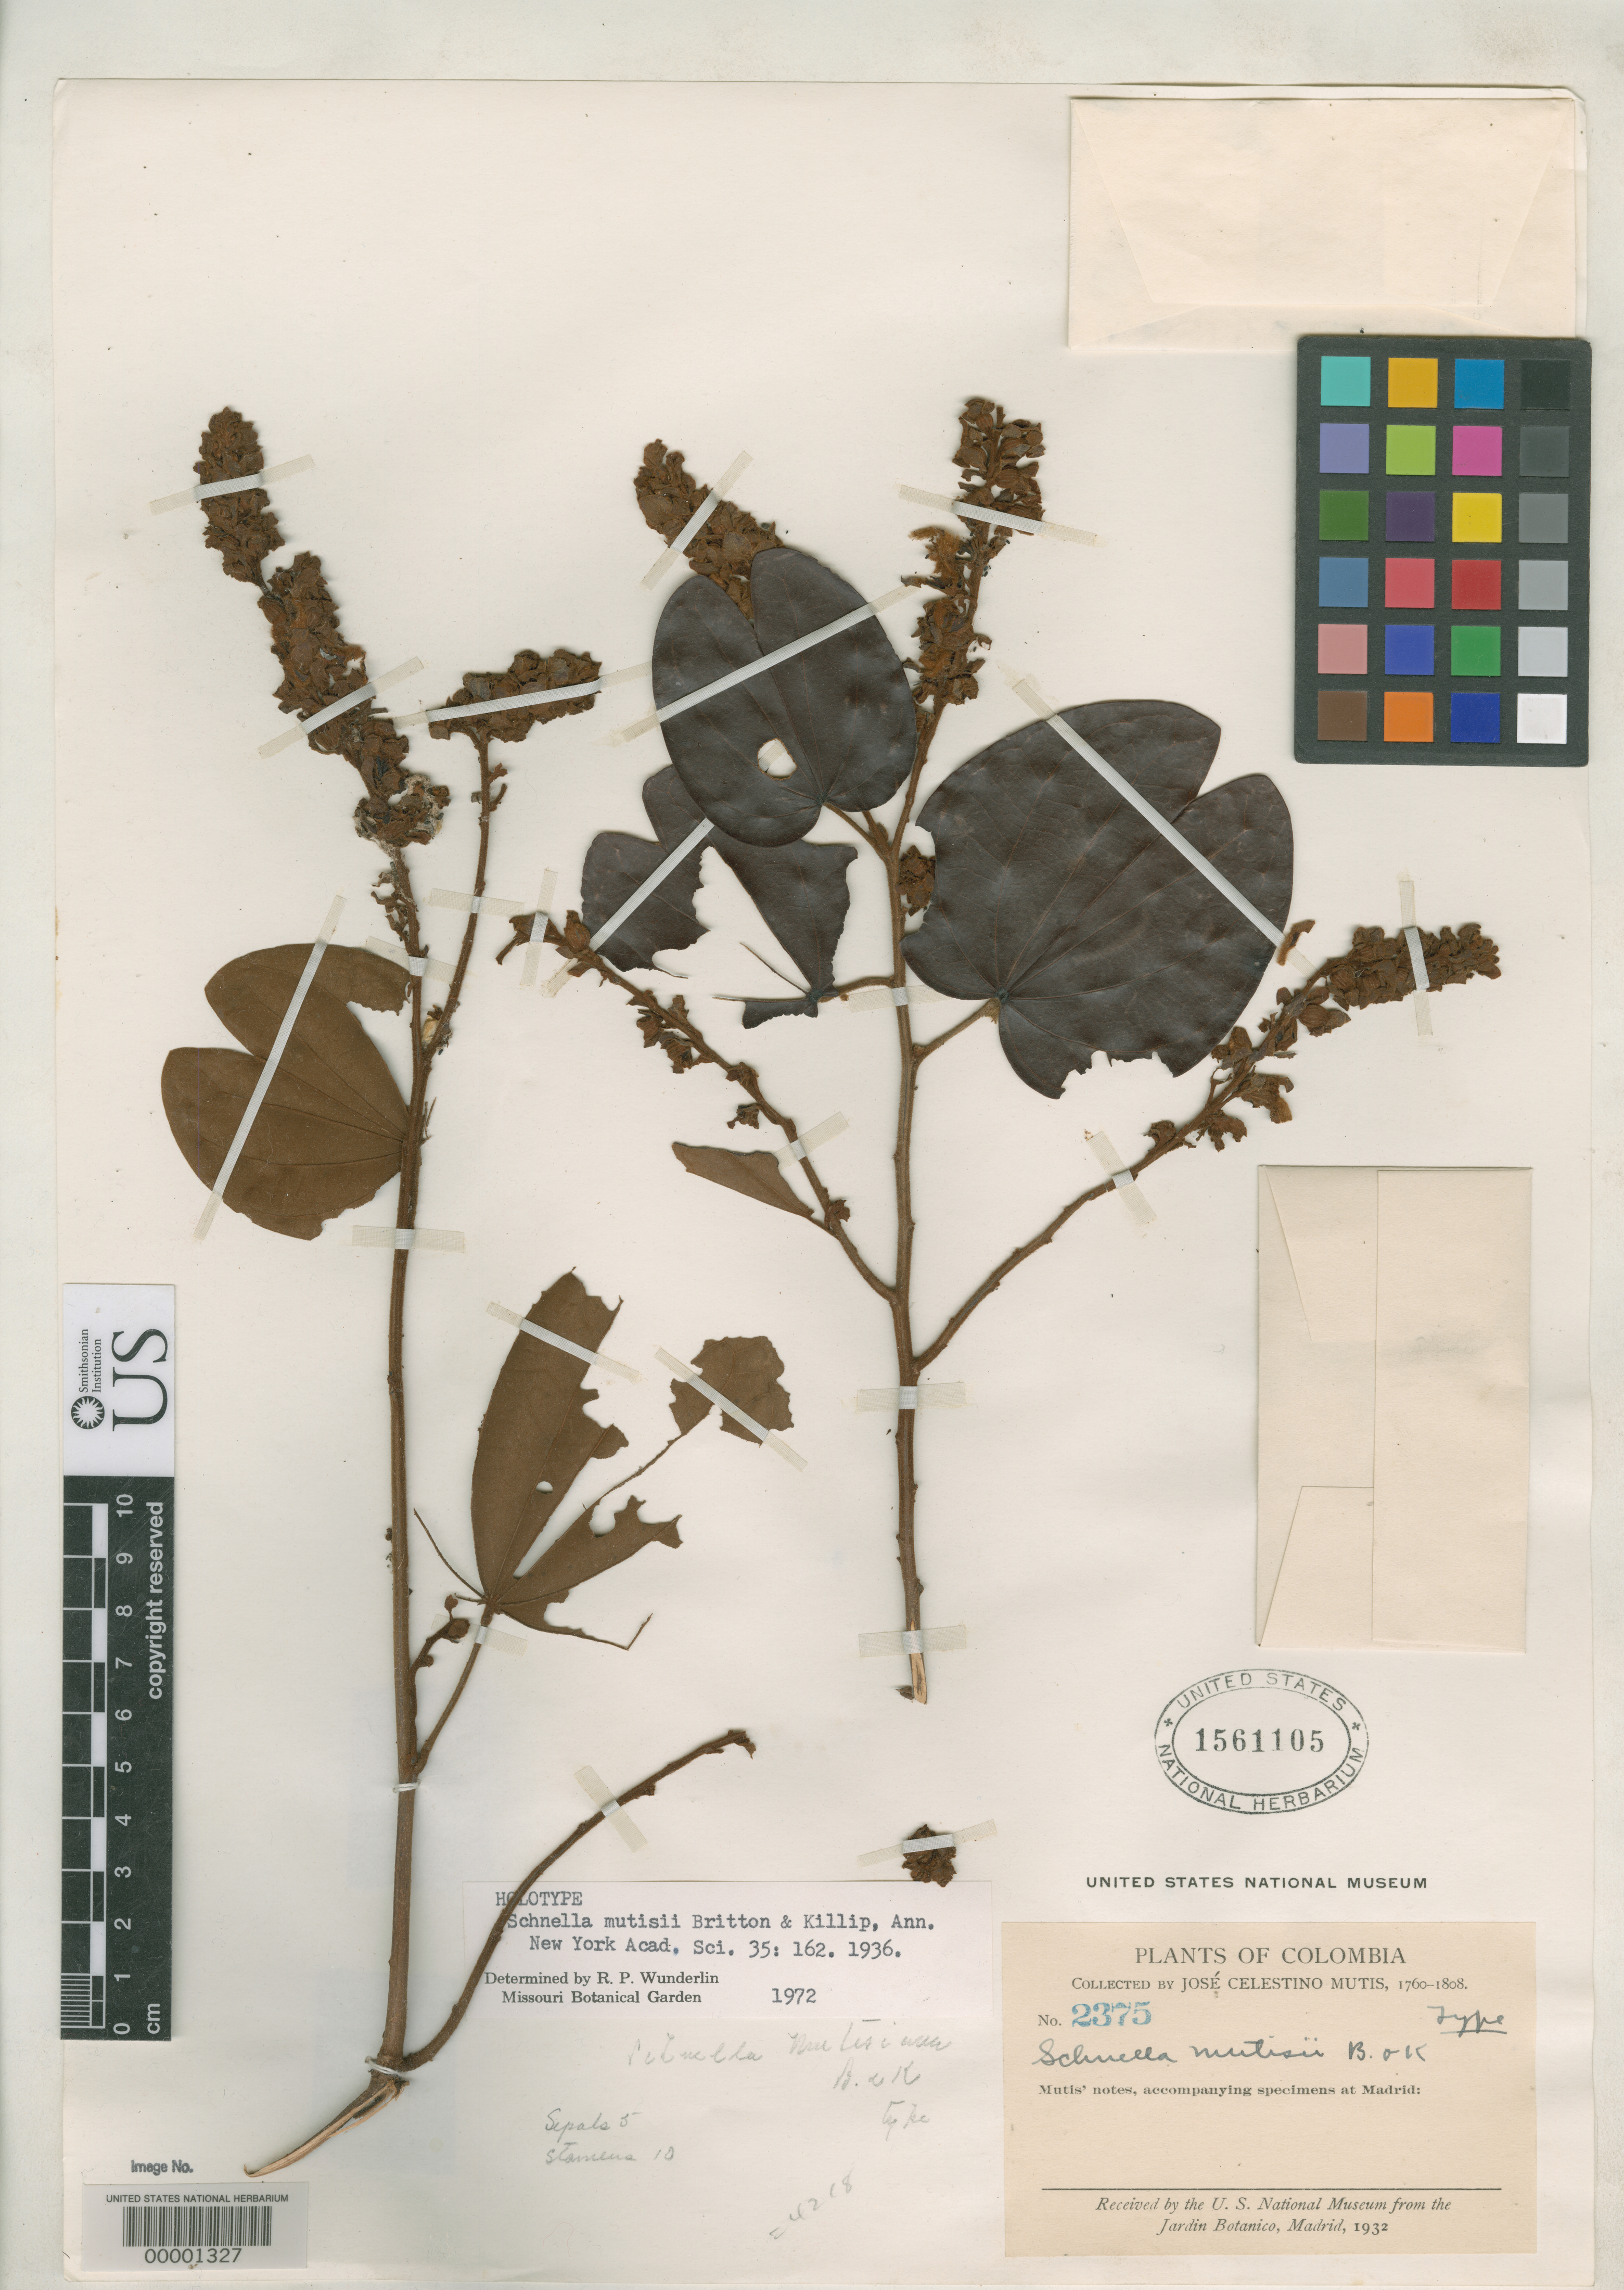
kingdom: Plantae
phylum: Tracheophyta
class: Magnoliopsida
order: Fabales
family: Fabaceae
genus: Schnella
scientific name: Schnella mutisii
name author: Britton & Killip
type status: Holotype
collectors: J. C. B. Mutis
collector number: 2375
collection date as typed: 1760 to -- --- 1808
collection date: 1760/1808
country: Colombia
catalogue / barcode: US 1561105